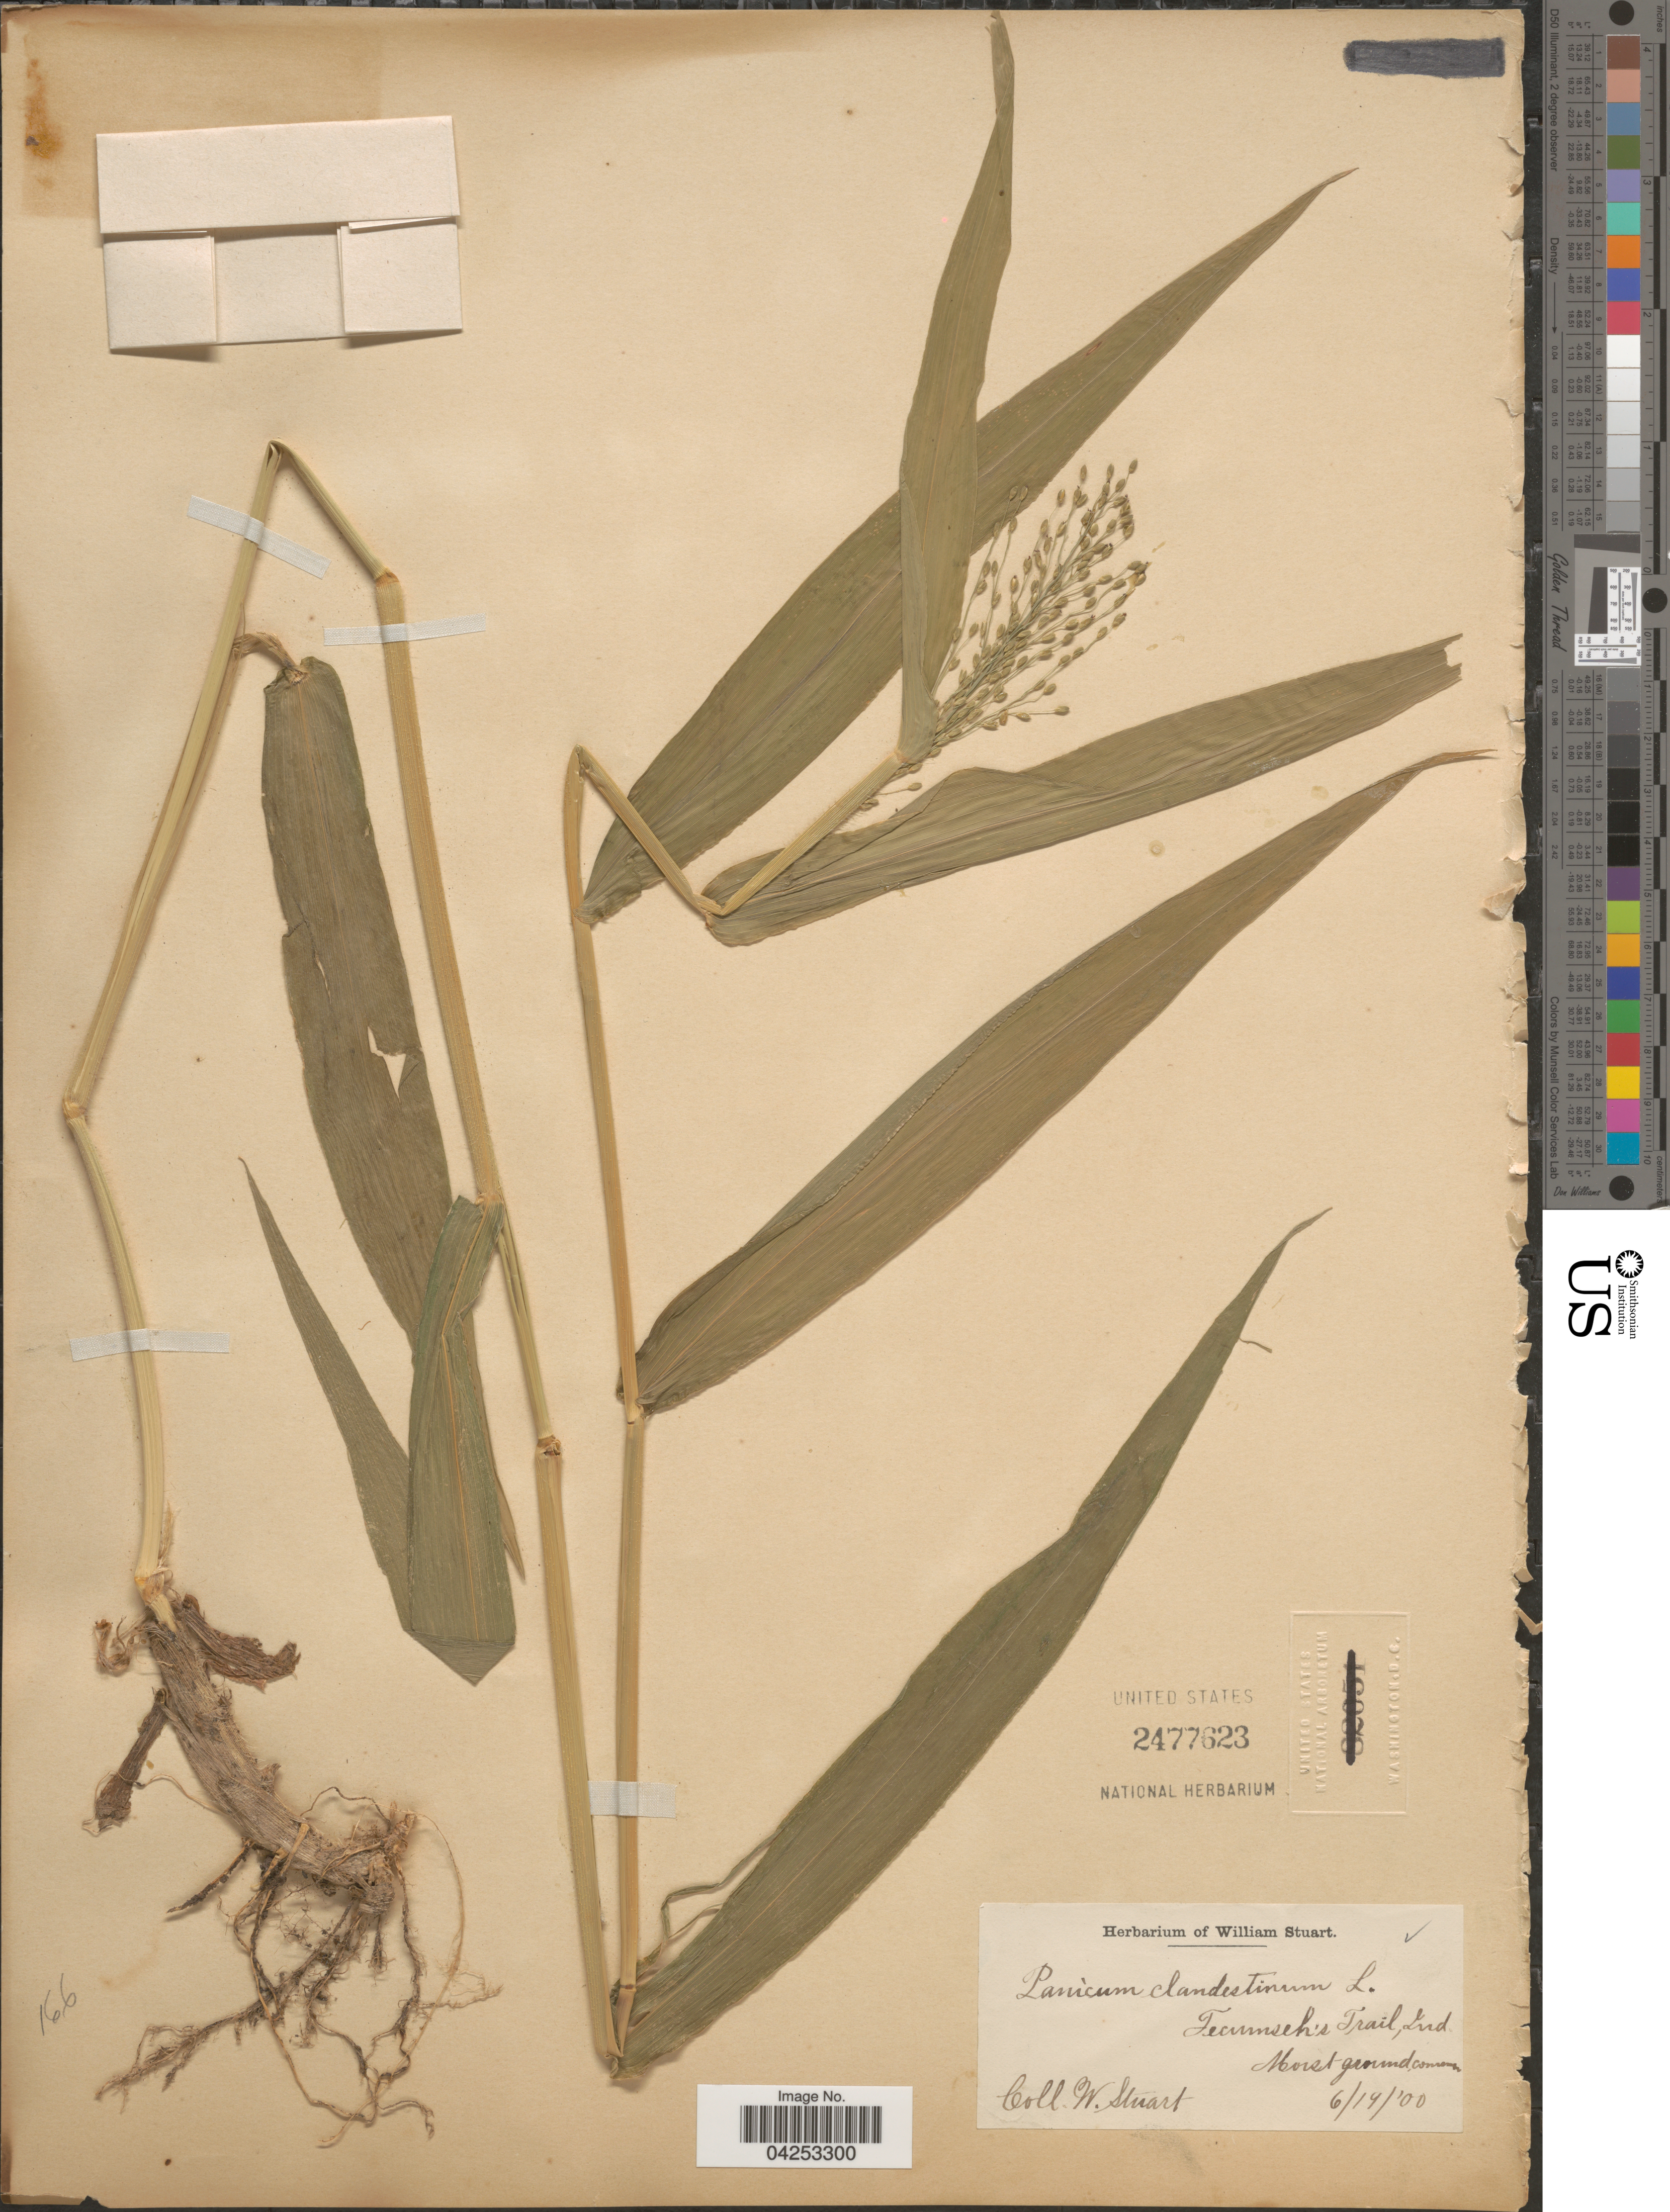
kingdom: Plantae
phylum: Tracheophyta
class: Liliopsida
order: Poales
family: Poaceae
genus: Dichanthelium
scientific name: Dichanthelium clandestinum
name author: (L.) Gould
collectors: W. Stuart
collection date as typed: Transcribed d/m/y: 19/6/0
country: United States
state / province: Indiana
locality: Tecumseh's Trail.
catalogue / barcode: US 2477623